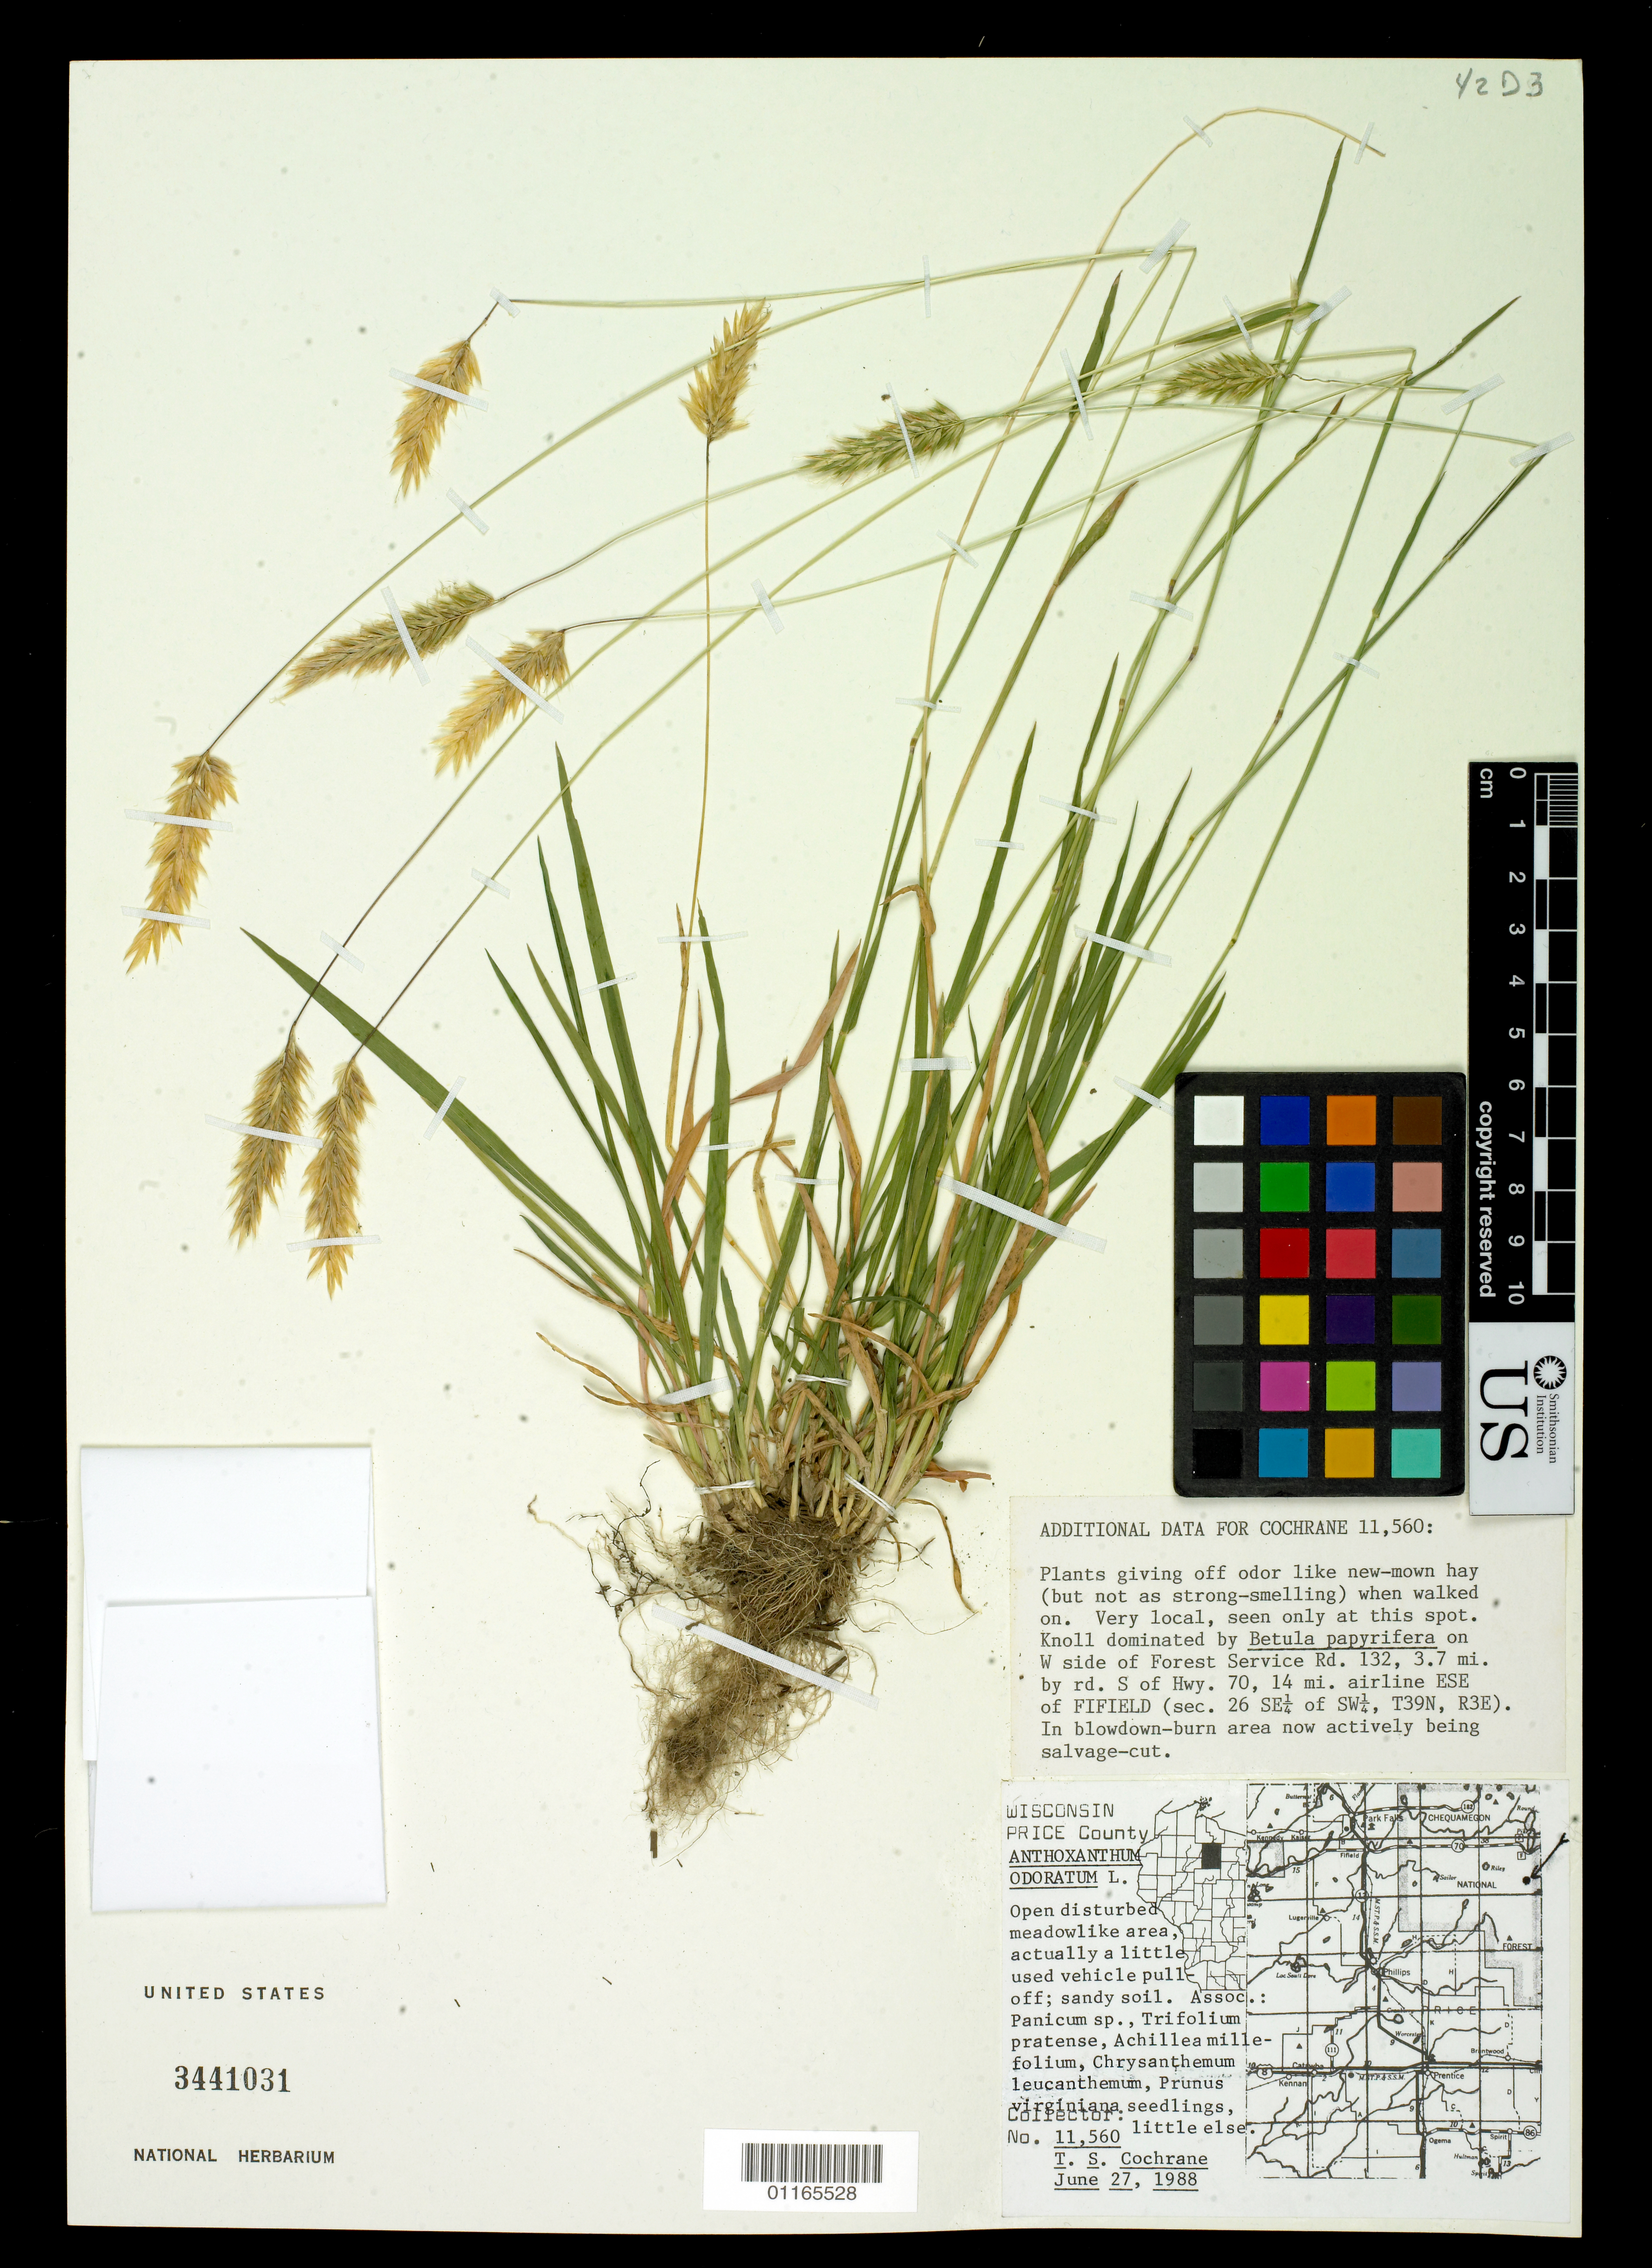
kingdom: Plantae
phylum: Tracheophyta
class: Liliopsida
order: Poales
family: Poaceae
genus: Anthoxanthum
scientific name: Anthoxanthum odoratum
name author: L.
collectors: T. Cochrane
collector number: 11560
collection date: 1988-06-27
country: United States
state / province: Wisconsin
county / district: Price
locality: W side of Forest Service Rd. 132, 3.7 mi. by rd. S of Hwy 70, 14 mi. airline ESE of FIFIELD (sec. 26 SE1/4 of SW1/4, T39N, R3E).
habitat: Knoll dominated by Betula papyrifera. Open disturbed meadowlike area; sandy soil. Assoc.: Panicum sp., Trifolum pratense, Achilleamille-folium, Chrysanthemum leucanthemum, Prunus virginiana seedlings.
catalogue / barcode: US 3441031